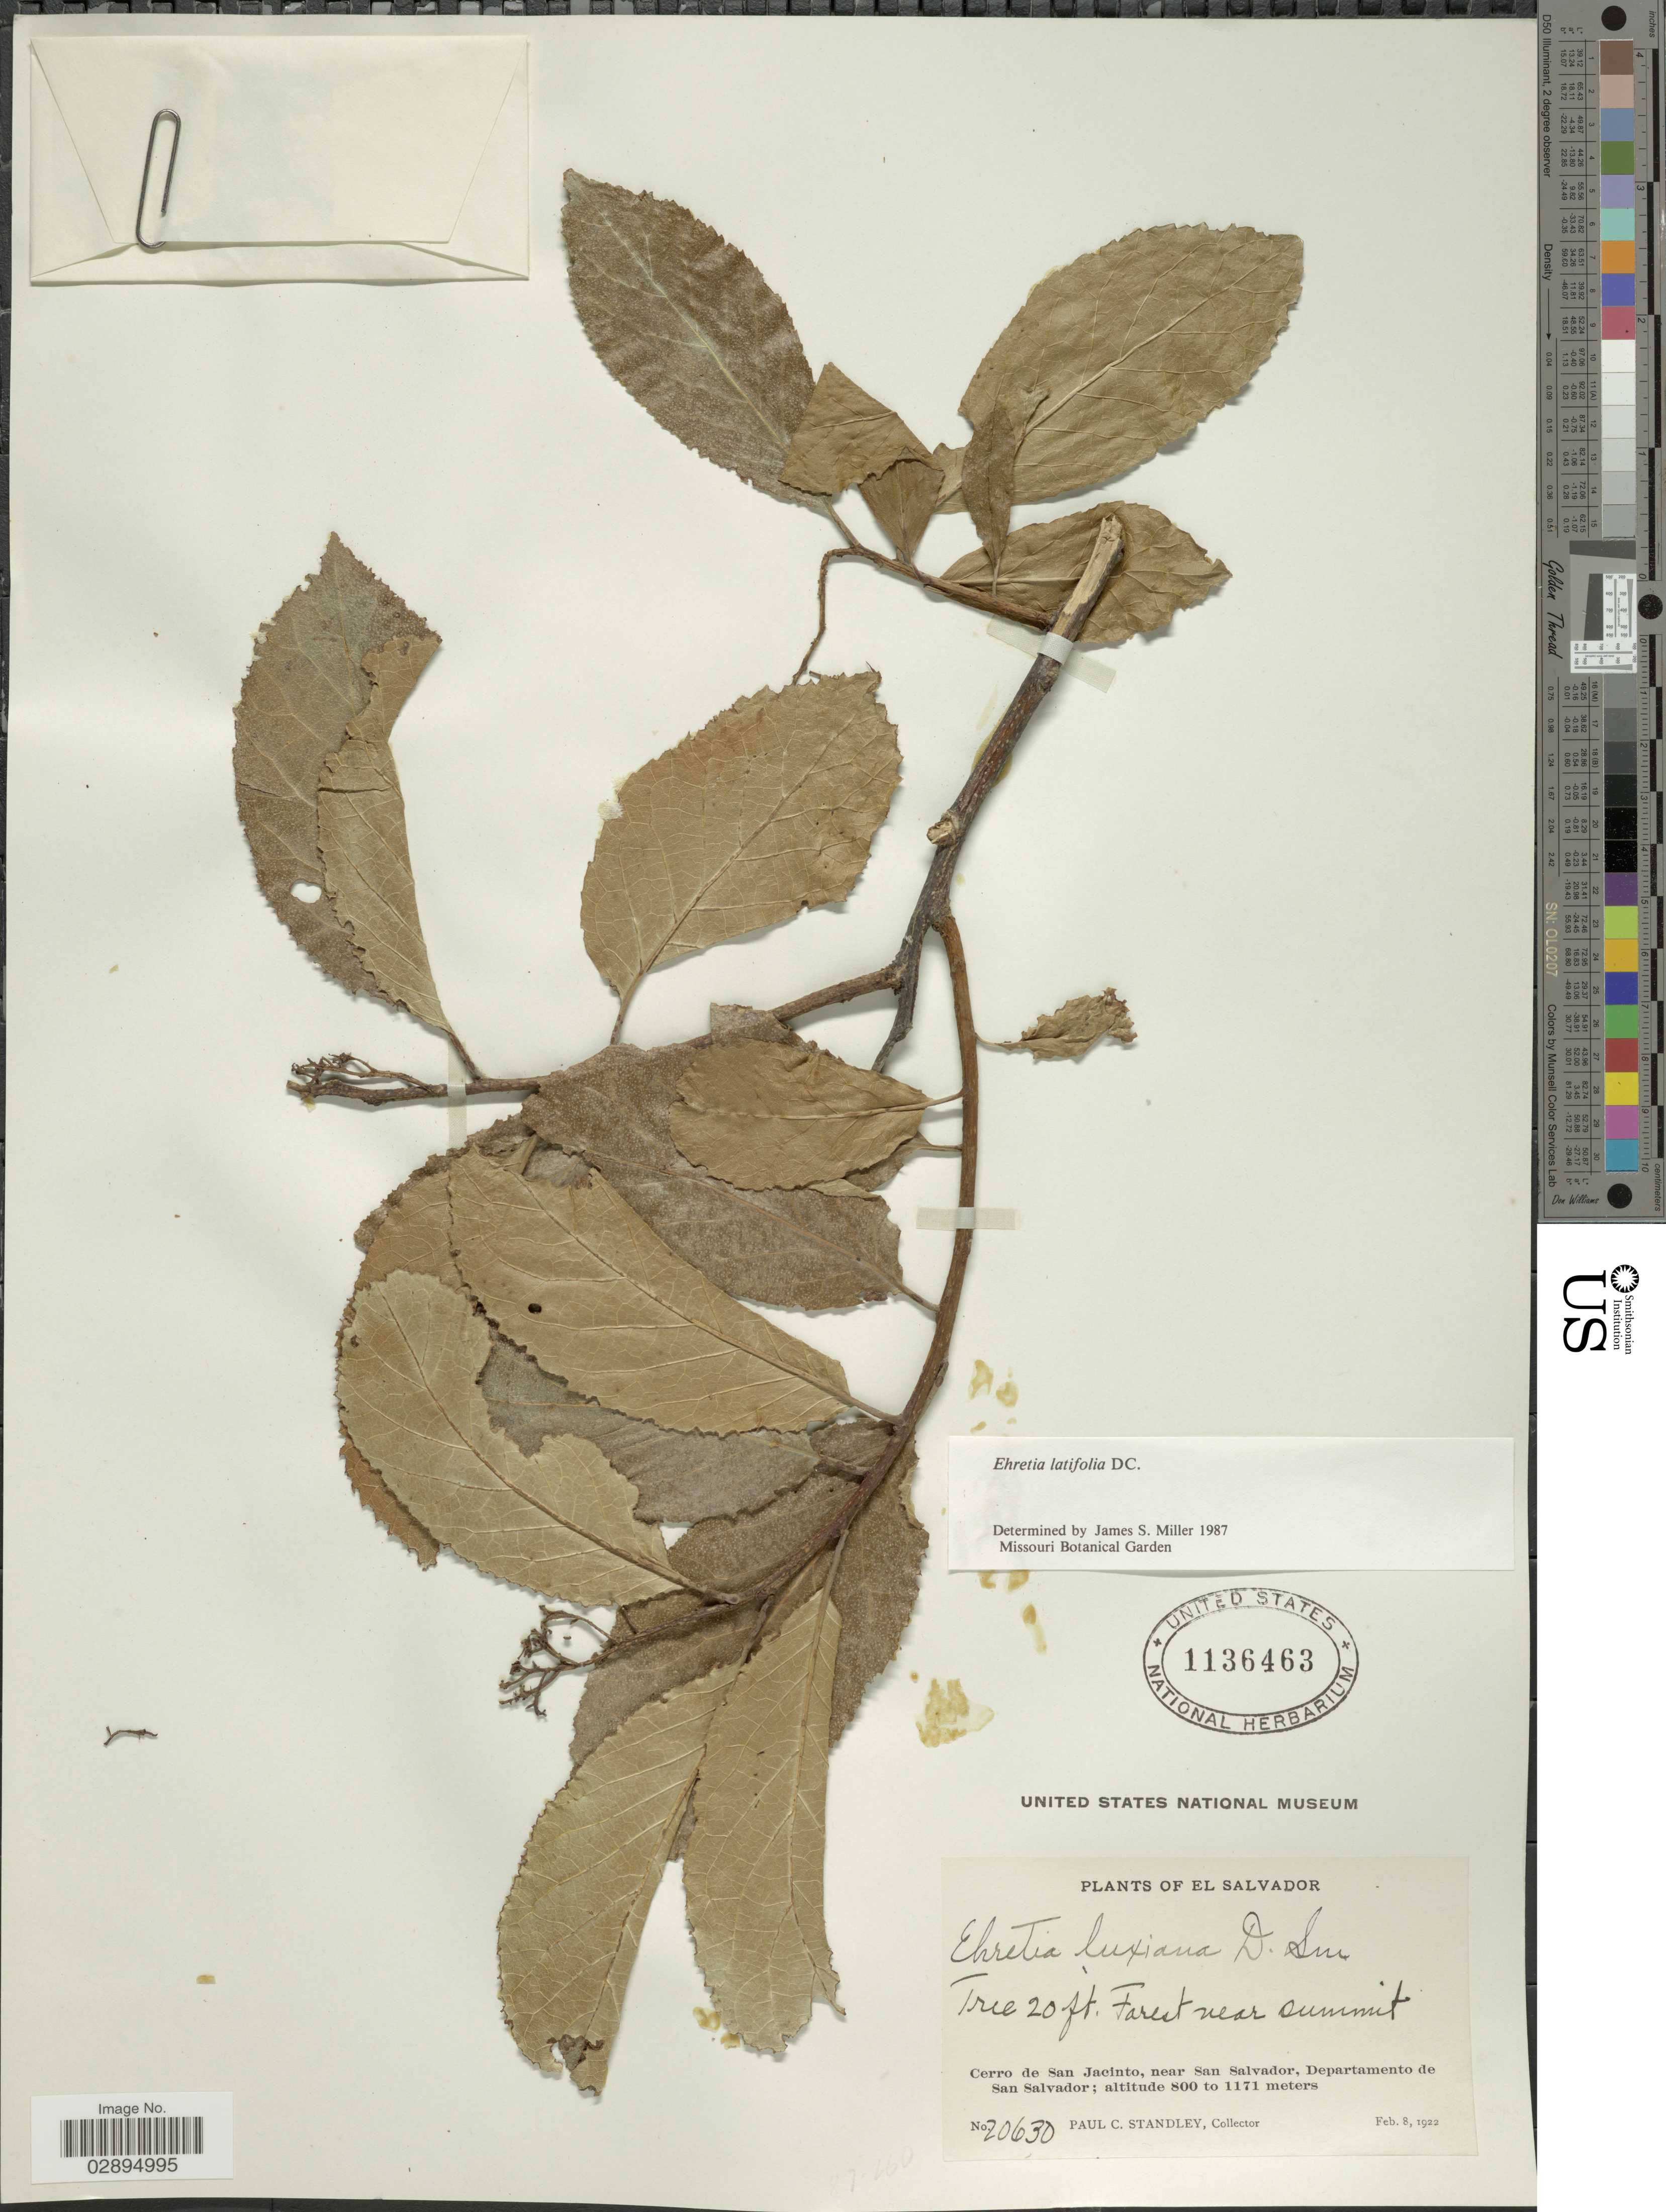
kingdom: Plantae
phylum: Tracheophyta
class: Magnoliopsida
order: Boraginales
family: Ehretiaceae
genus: Ehretia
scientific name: Ehretia latifolia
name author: DC.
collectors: P. C. Standley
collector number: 20630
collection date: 1922-02-08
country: El Salvador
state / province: San Salvador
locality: Cerro de San Jacinto, near San Salvador, Departamento de San Salvador.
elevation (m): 800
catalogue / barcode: US 1136463